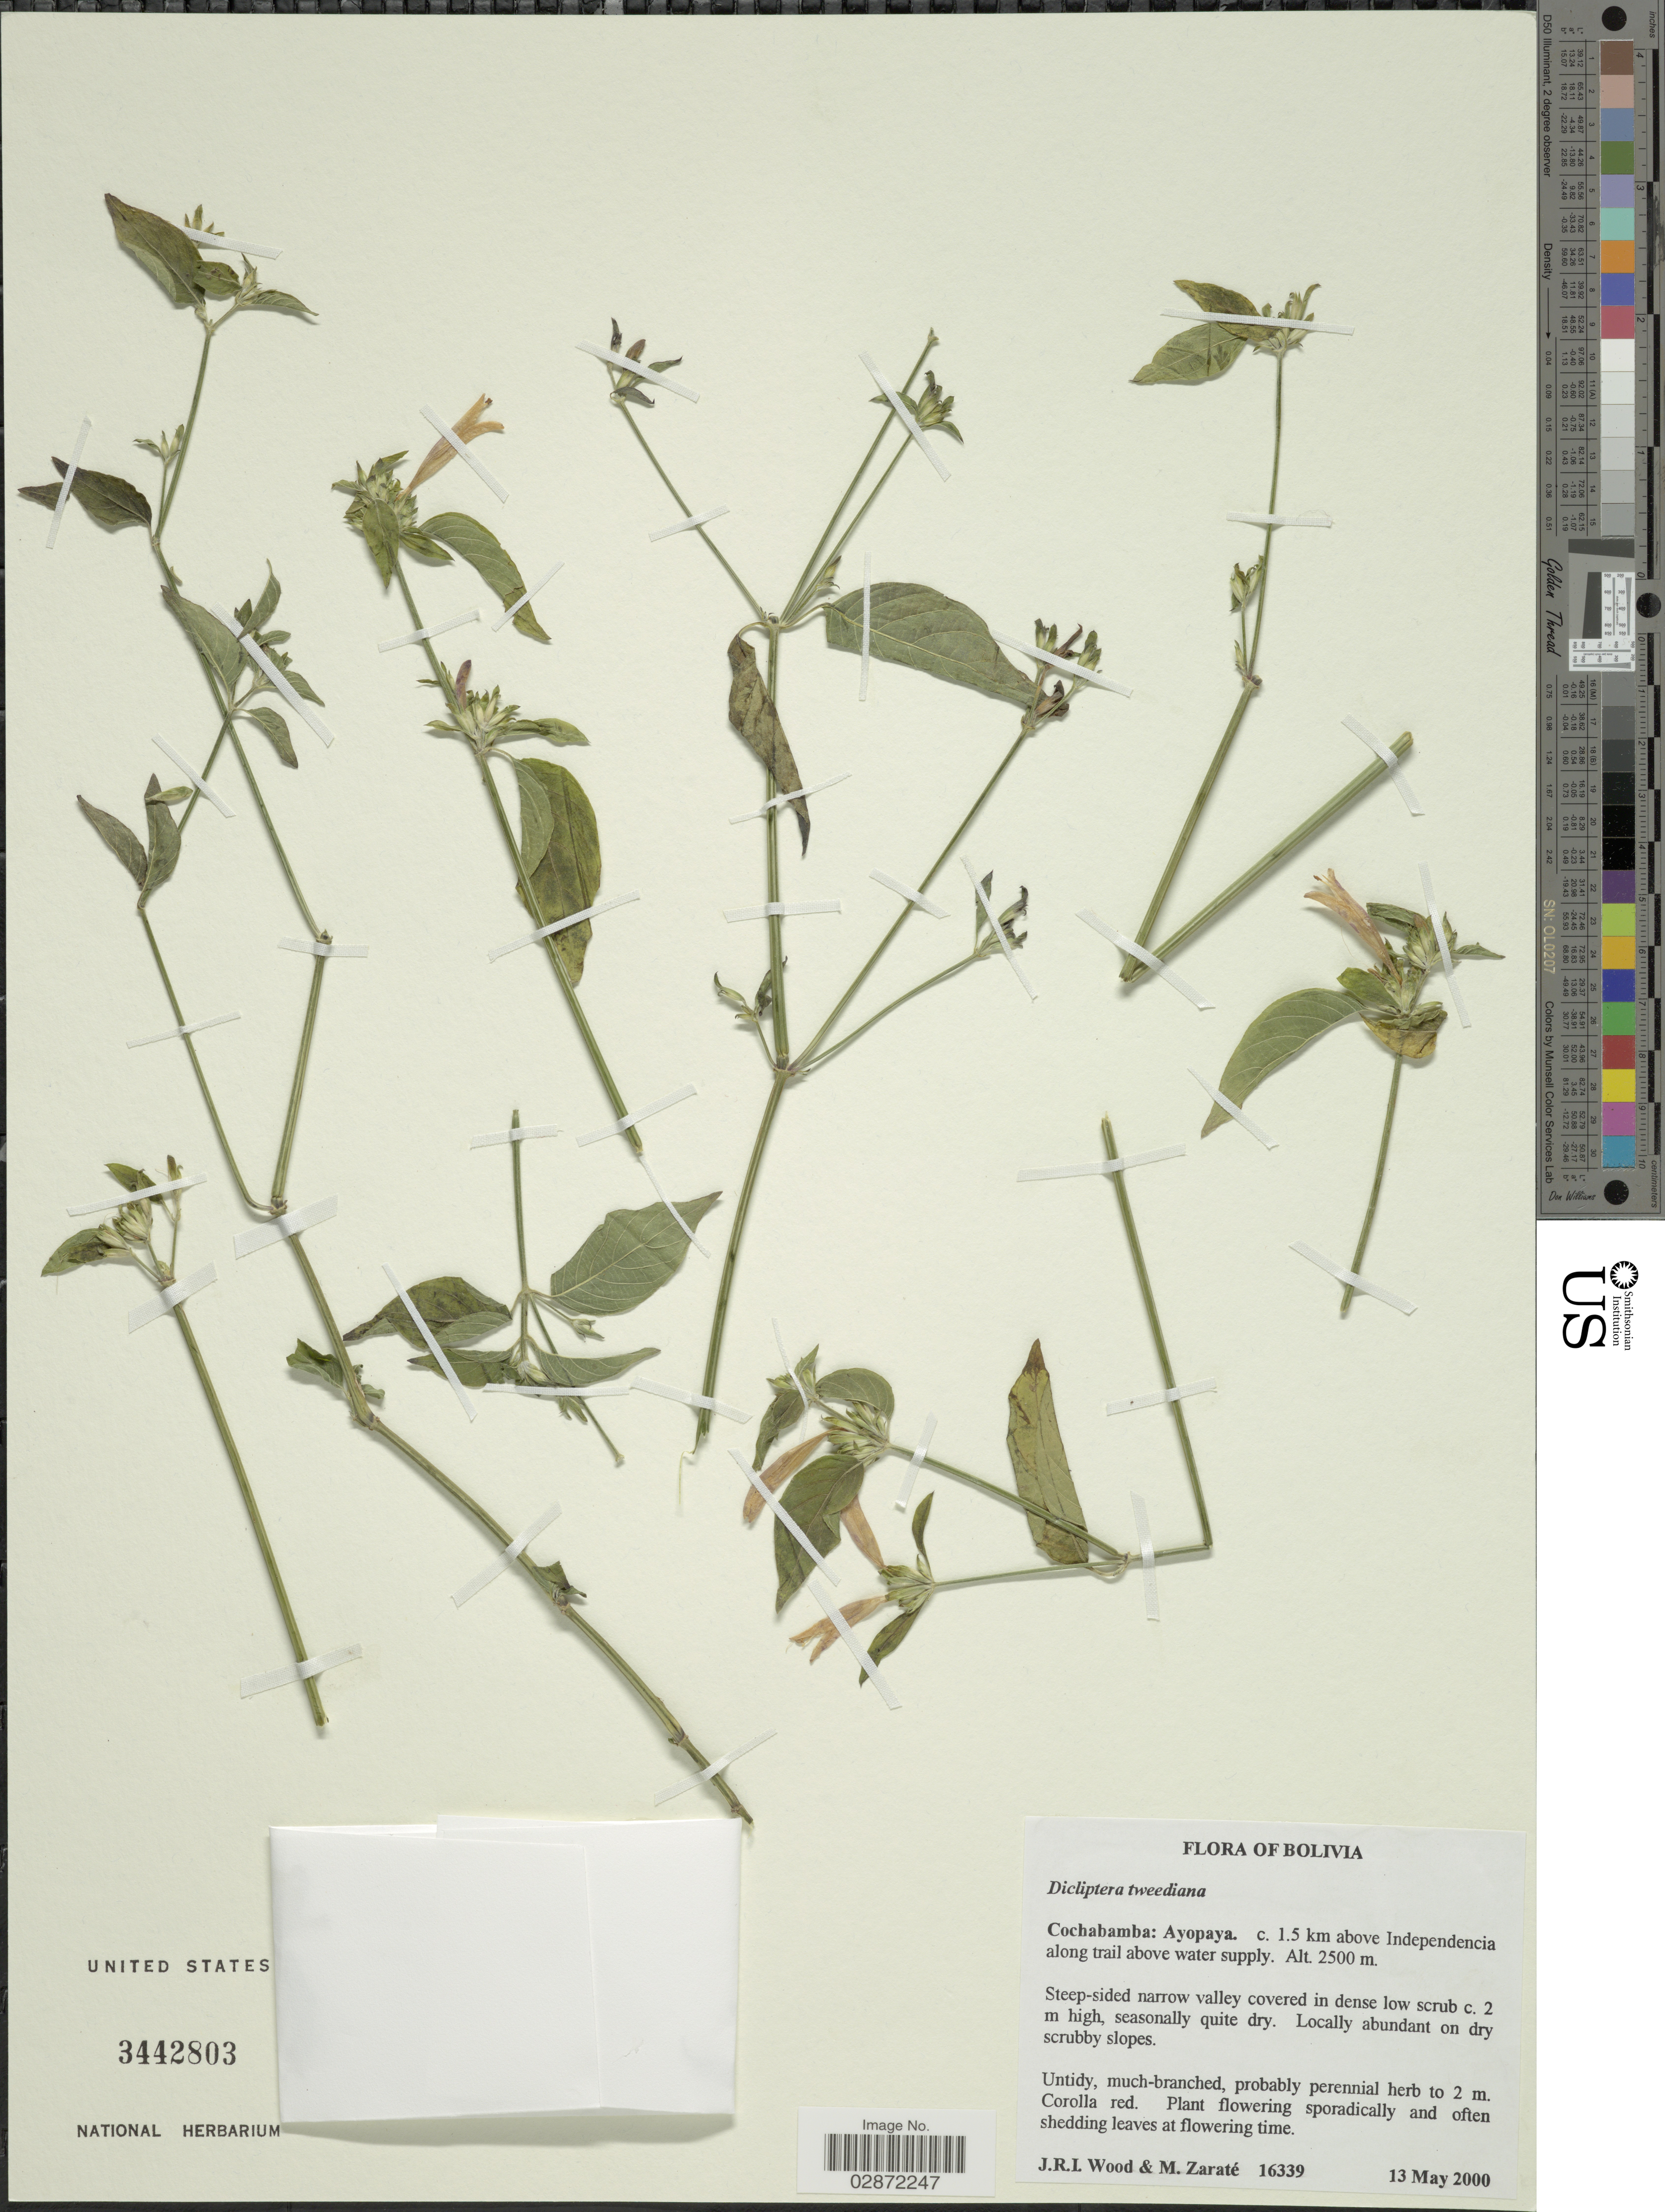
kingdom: Plantae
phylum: Tracheophyta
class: Magnoliopsida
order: Lamiales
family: Acanthaceae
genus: Dicliptera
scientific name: Dicliptera squarrosa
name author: Nees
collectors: J. R. I. Wood & M. Zárate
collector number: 16339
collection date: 2000-05-13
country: Bolivia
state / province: Cochabamba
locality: Ayopaya. c. 1.5 km above Independencia along trail above water supply.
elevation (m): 2500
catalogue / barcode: US 3442803